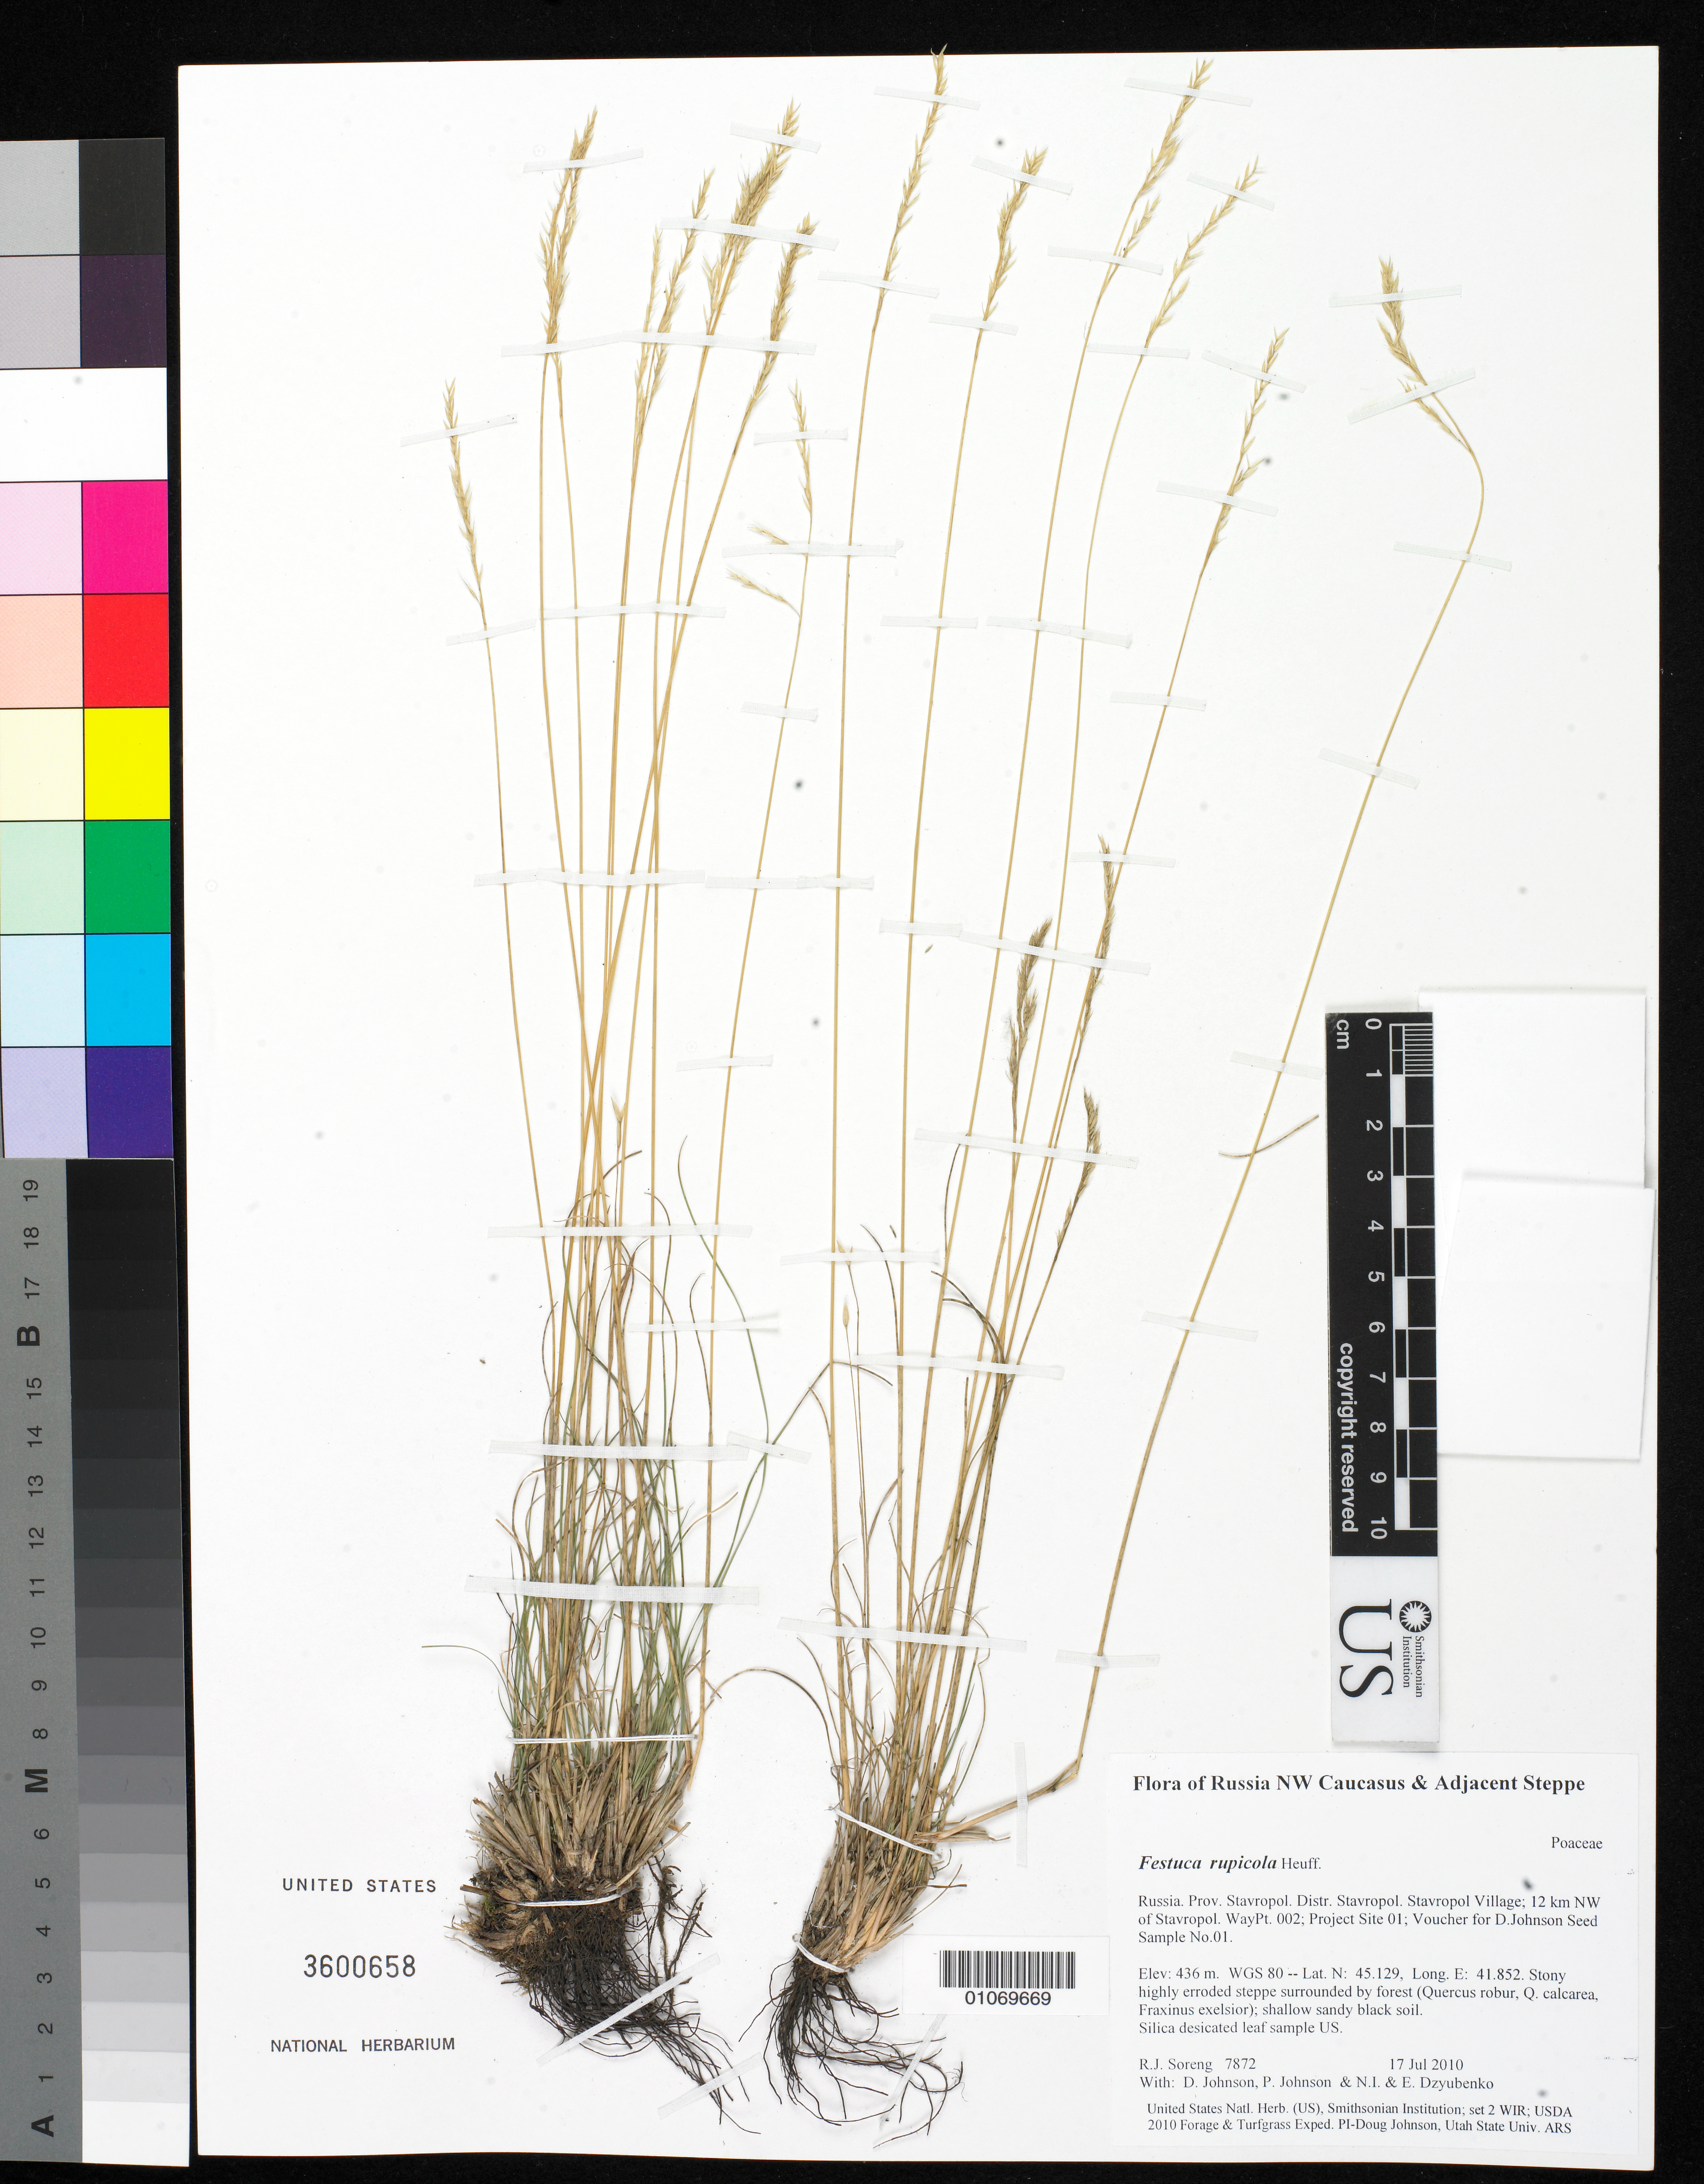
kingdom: Plantae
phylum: Tracheophyta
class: Liliopsida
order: Poales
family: Poaceae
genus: Festuca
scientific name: Festuca rupicola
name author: Heuff.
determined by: Soreng, Robert J., Research Associate (BOT), Smithsonian Institution - National Museum of Natural History (UNITED STATES)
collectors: R. J. Soreng, D. Johnson, P. Johnson, N. Dzyubenko & E. Dzyubenko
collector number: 7872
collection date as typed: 17 Jul 2010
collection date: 2010-07-17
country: Russian Federation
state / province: Stavropol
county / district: Stavropol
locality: Stavropol Village; 12 km NW of Stavropol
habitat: Stony highly erroded steppe surrounded by forest (Quercus robur, Q. calcarea, Fraxinus exelsior); shallow sandy black soil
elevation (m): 436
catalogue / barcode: US 3600658